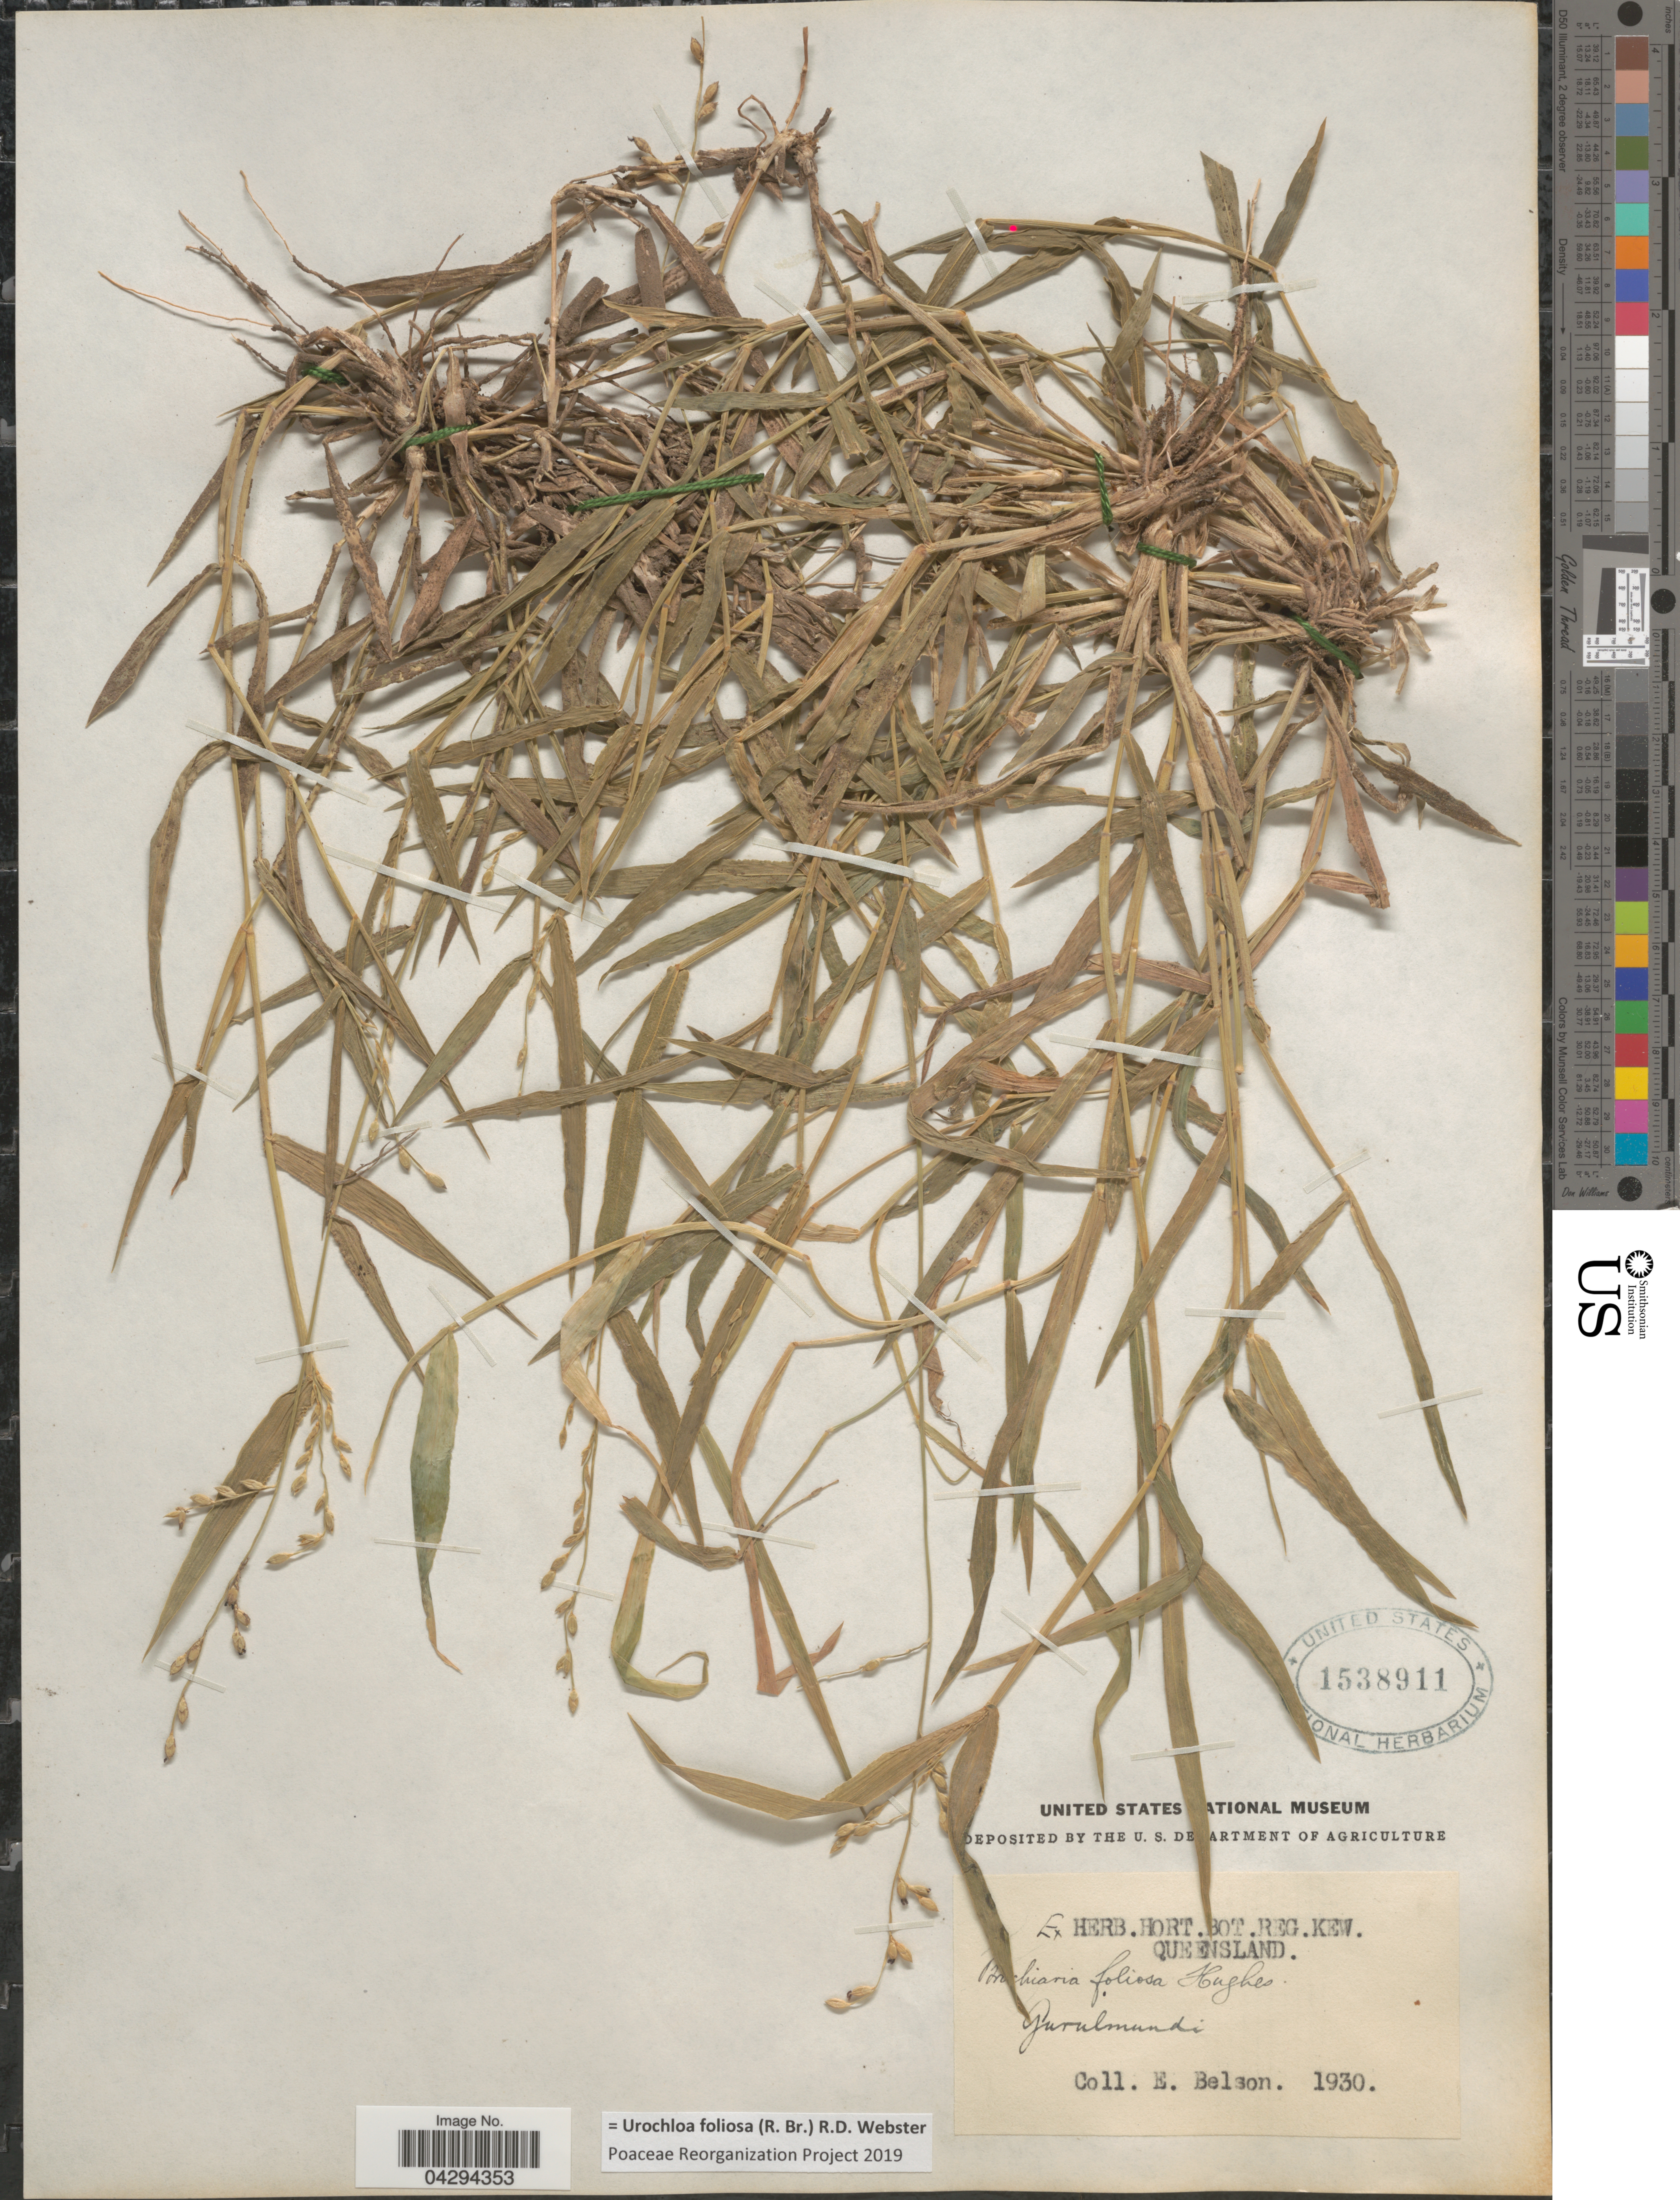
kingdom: Plantae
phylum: Tracheophyta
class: Liliopsida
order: Poales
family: Poaceae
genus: Urochloa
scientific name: Urochloa foliosa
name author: (R. Br.) R.D. Webster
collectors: E. Belson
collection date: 1930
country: Australia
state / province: Queensland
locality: Gurulmundi.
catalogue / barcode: US 1538911